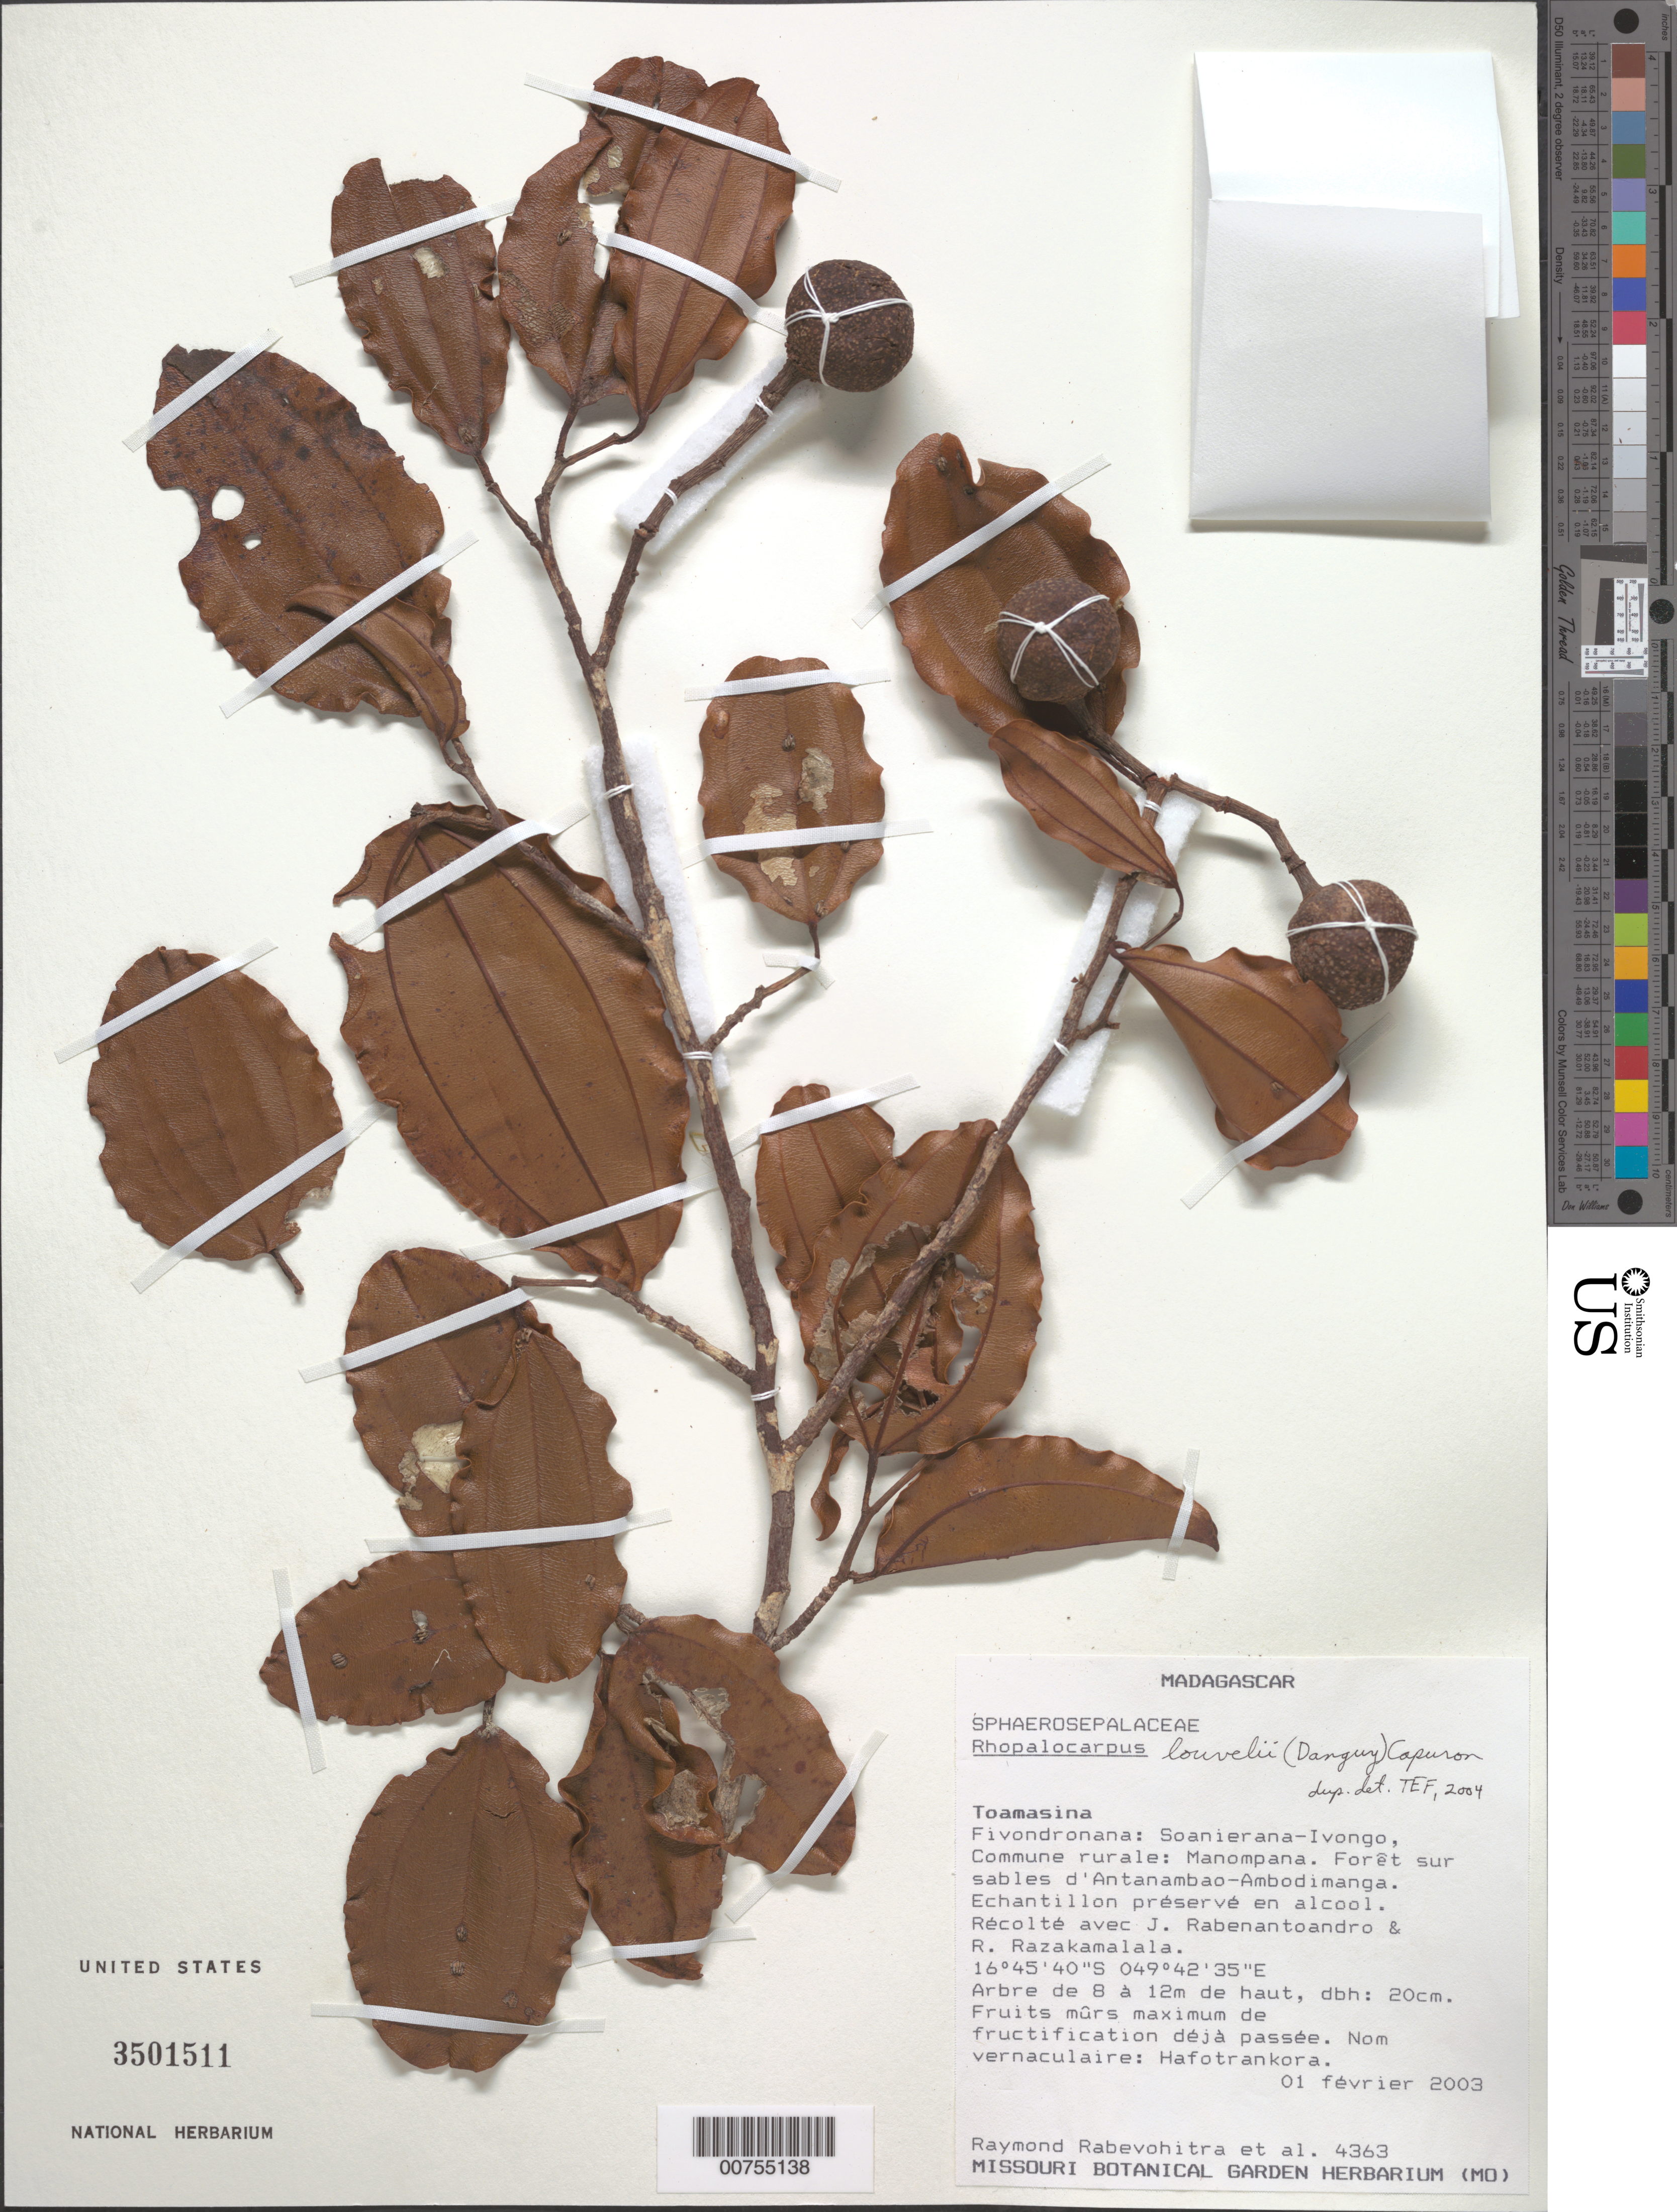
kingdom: Plantae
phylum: Tracheophyta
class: Magnoliopsida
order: Malvales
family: Sphaerosepalaceae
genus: Rhopalocarpus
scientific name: Rhopalocarpus louvelii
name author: (Danguy) Capuron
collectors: R. Rabevohitra & et al.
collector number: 4363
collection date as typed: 01 Feb 2003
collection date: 2003-02-01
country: Madagascar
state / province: Analanjirofo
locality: Fivondronana: Sanierana-Ivongo, Commune rurale: Manompana. Antanambao-Ambodimanga.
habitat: Forêt sable.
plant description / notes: Common name: Hafotrankora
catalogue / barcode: US 3501511